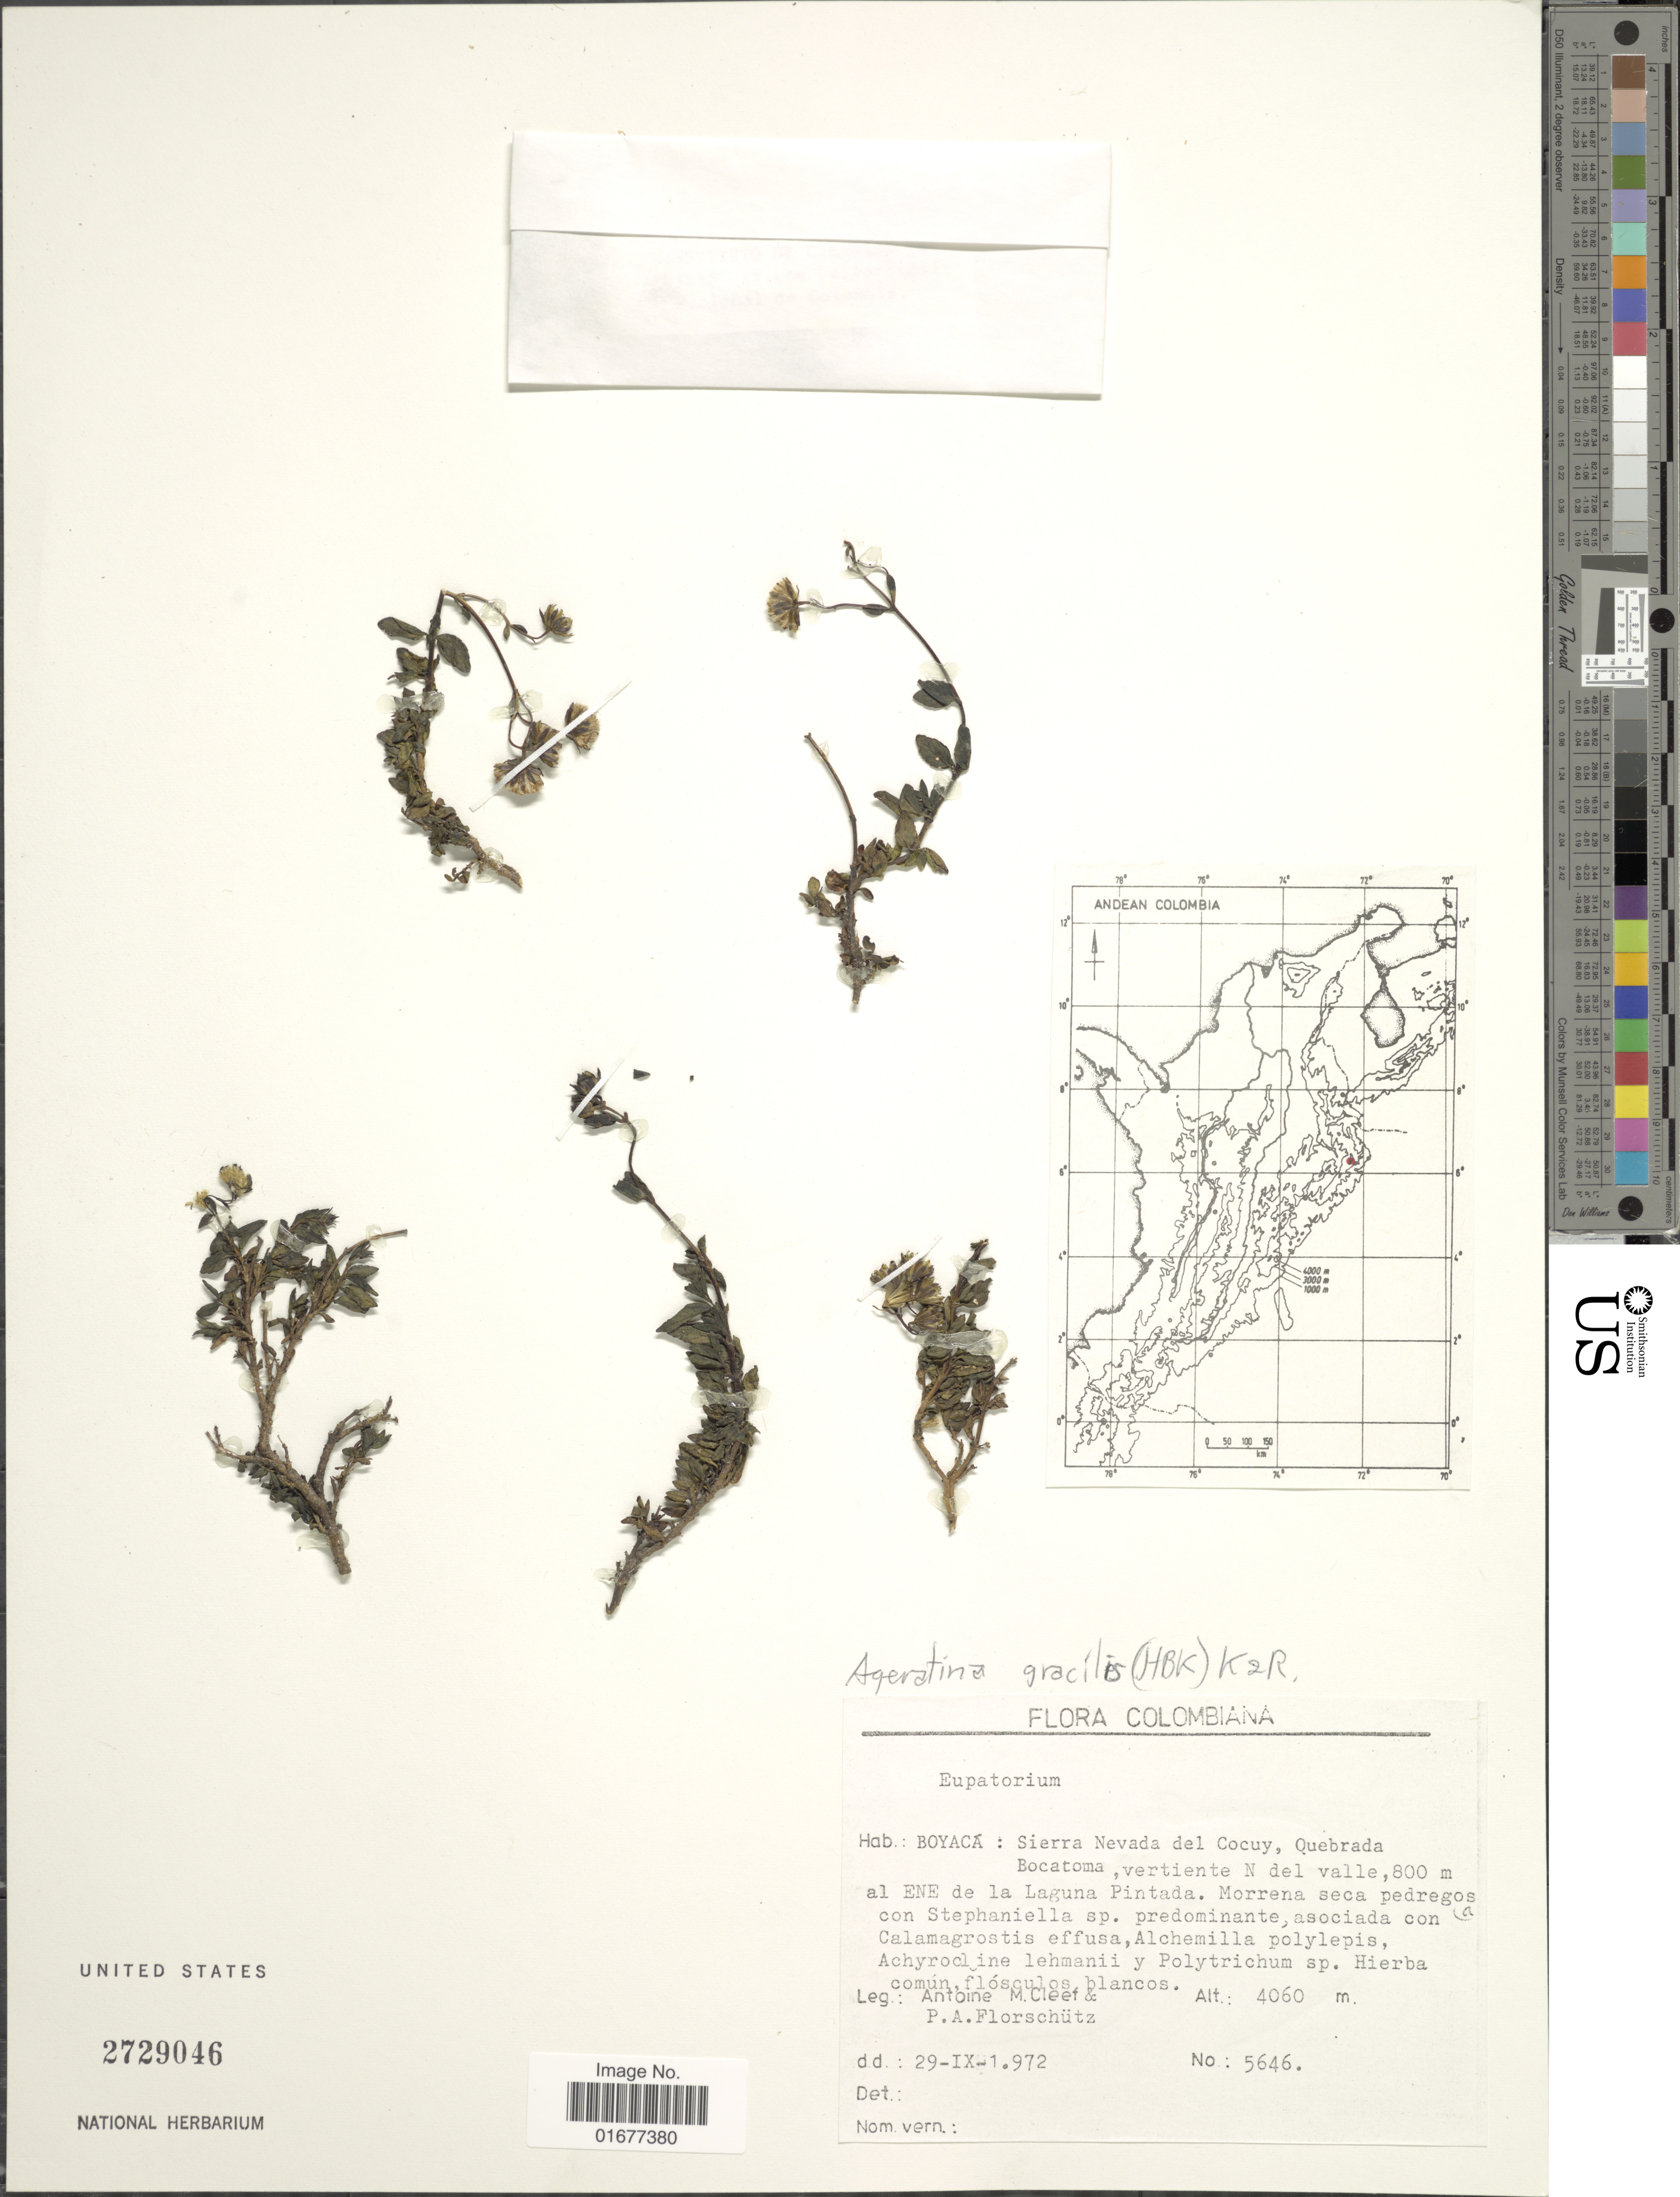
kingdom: Plantae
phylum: Tracheophyta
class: Magnoliopsida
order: Asterales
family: Asteraceae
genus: Ageratina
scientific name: Ageratina gracilis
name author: (Kunth) R.M. King & H. Rob.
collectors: A. M. Cleef & P. Florschütz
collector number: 5646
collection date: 1972-11-29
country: Colombia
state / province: Boyacá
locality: Sierra Nevada del Cocuy, Quebrada Bocatuma, vertiente N del valle, 800 m al ENE de la Laguna Pintada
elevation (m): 4060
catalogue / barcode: US 2729046